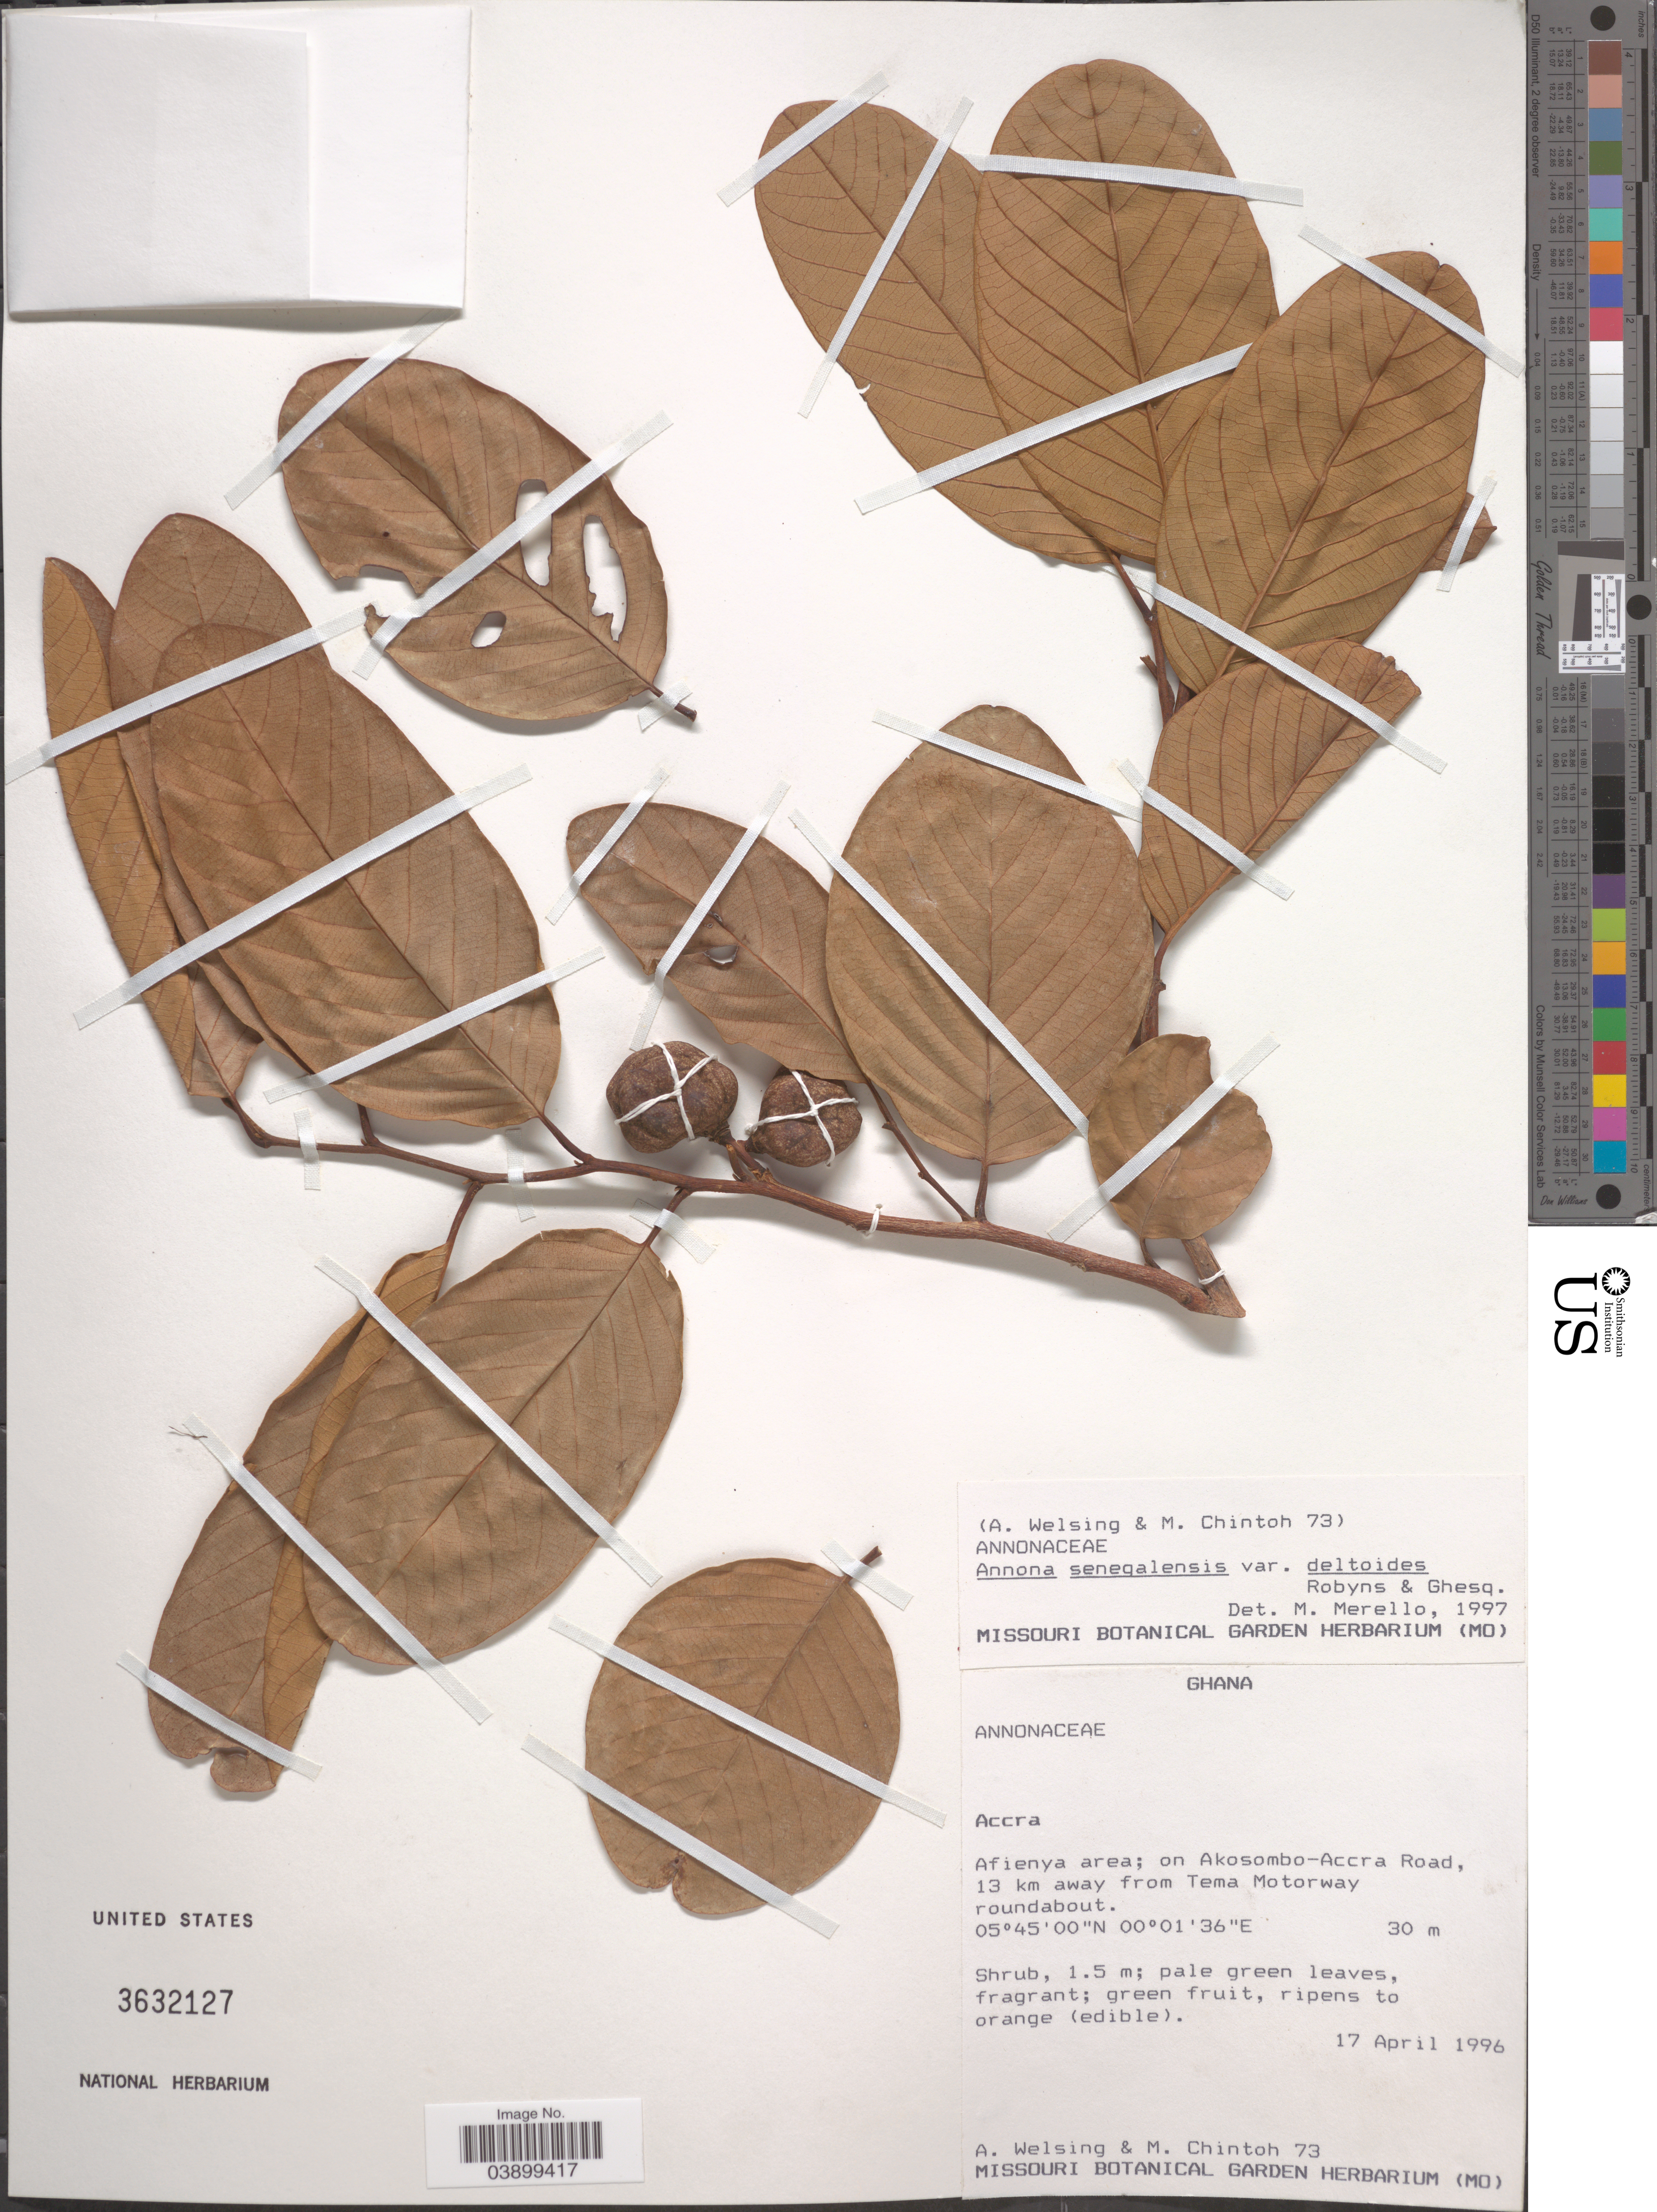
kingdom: Plantae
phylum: Tracheophyta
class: Magnoliopsida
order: Magnoliales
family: Annonaceae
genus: Annona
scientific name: Annona senegalensis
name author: Pers.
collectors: A. Welsing & M. Chintoh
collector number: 73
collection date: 1996-04-17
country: Ghana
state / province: Greater Accra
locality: Accra. Afienya area; on Akosombo-Accra Road, 13 km away from Tema Motorway roundabout.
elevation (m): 30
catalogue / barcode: US 3632127